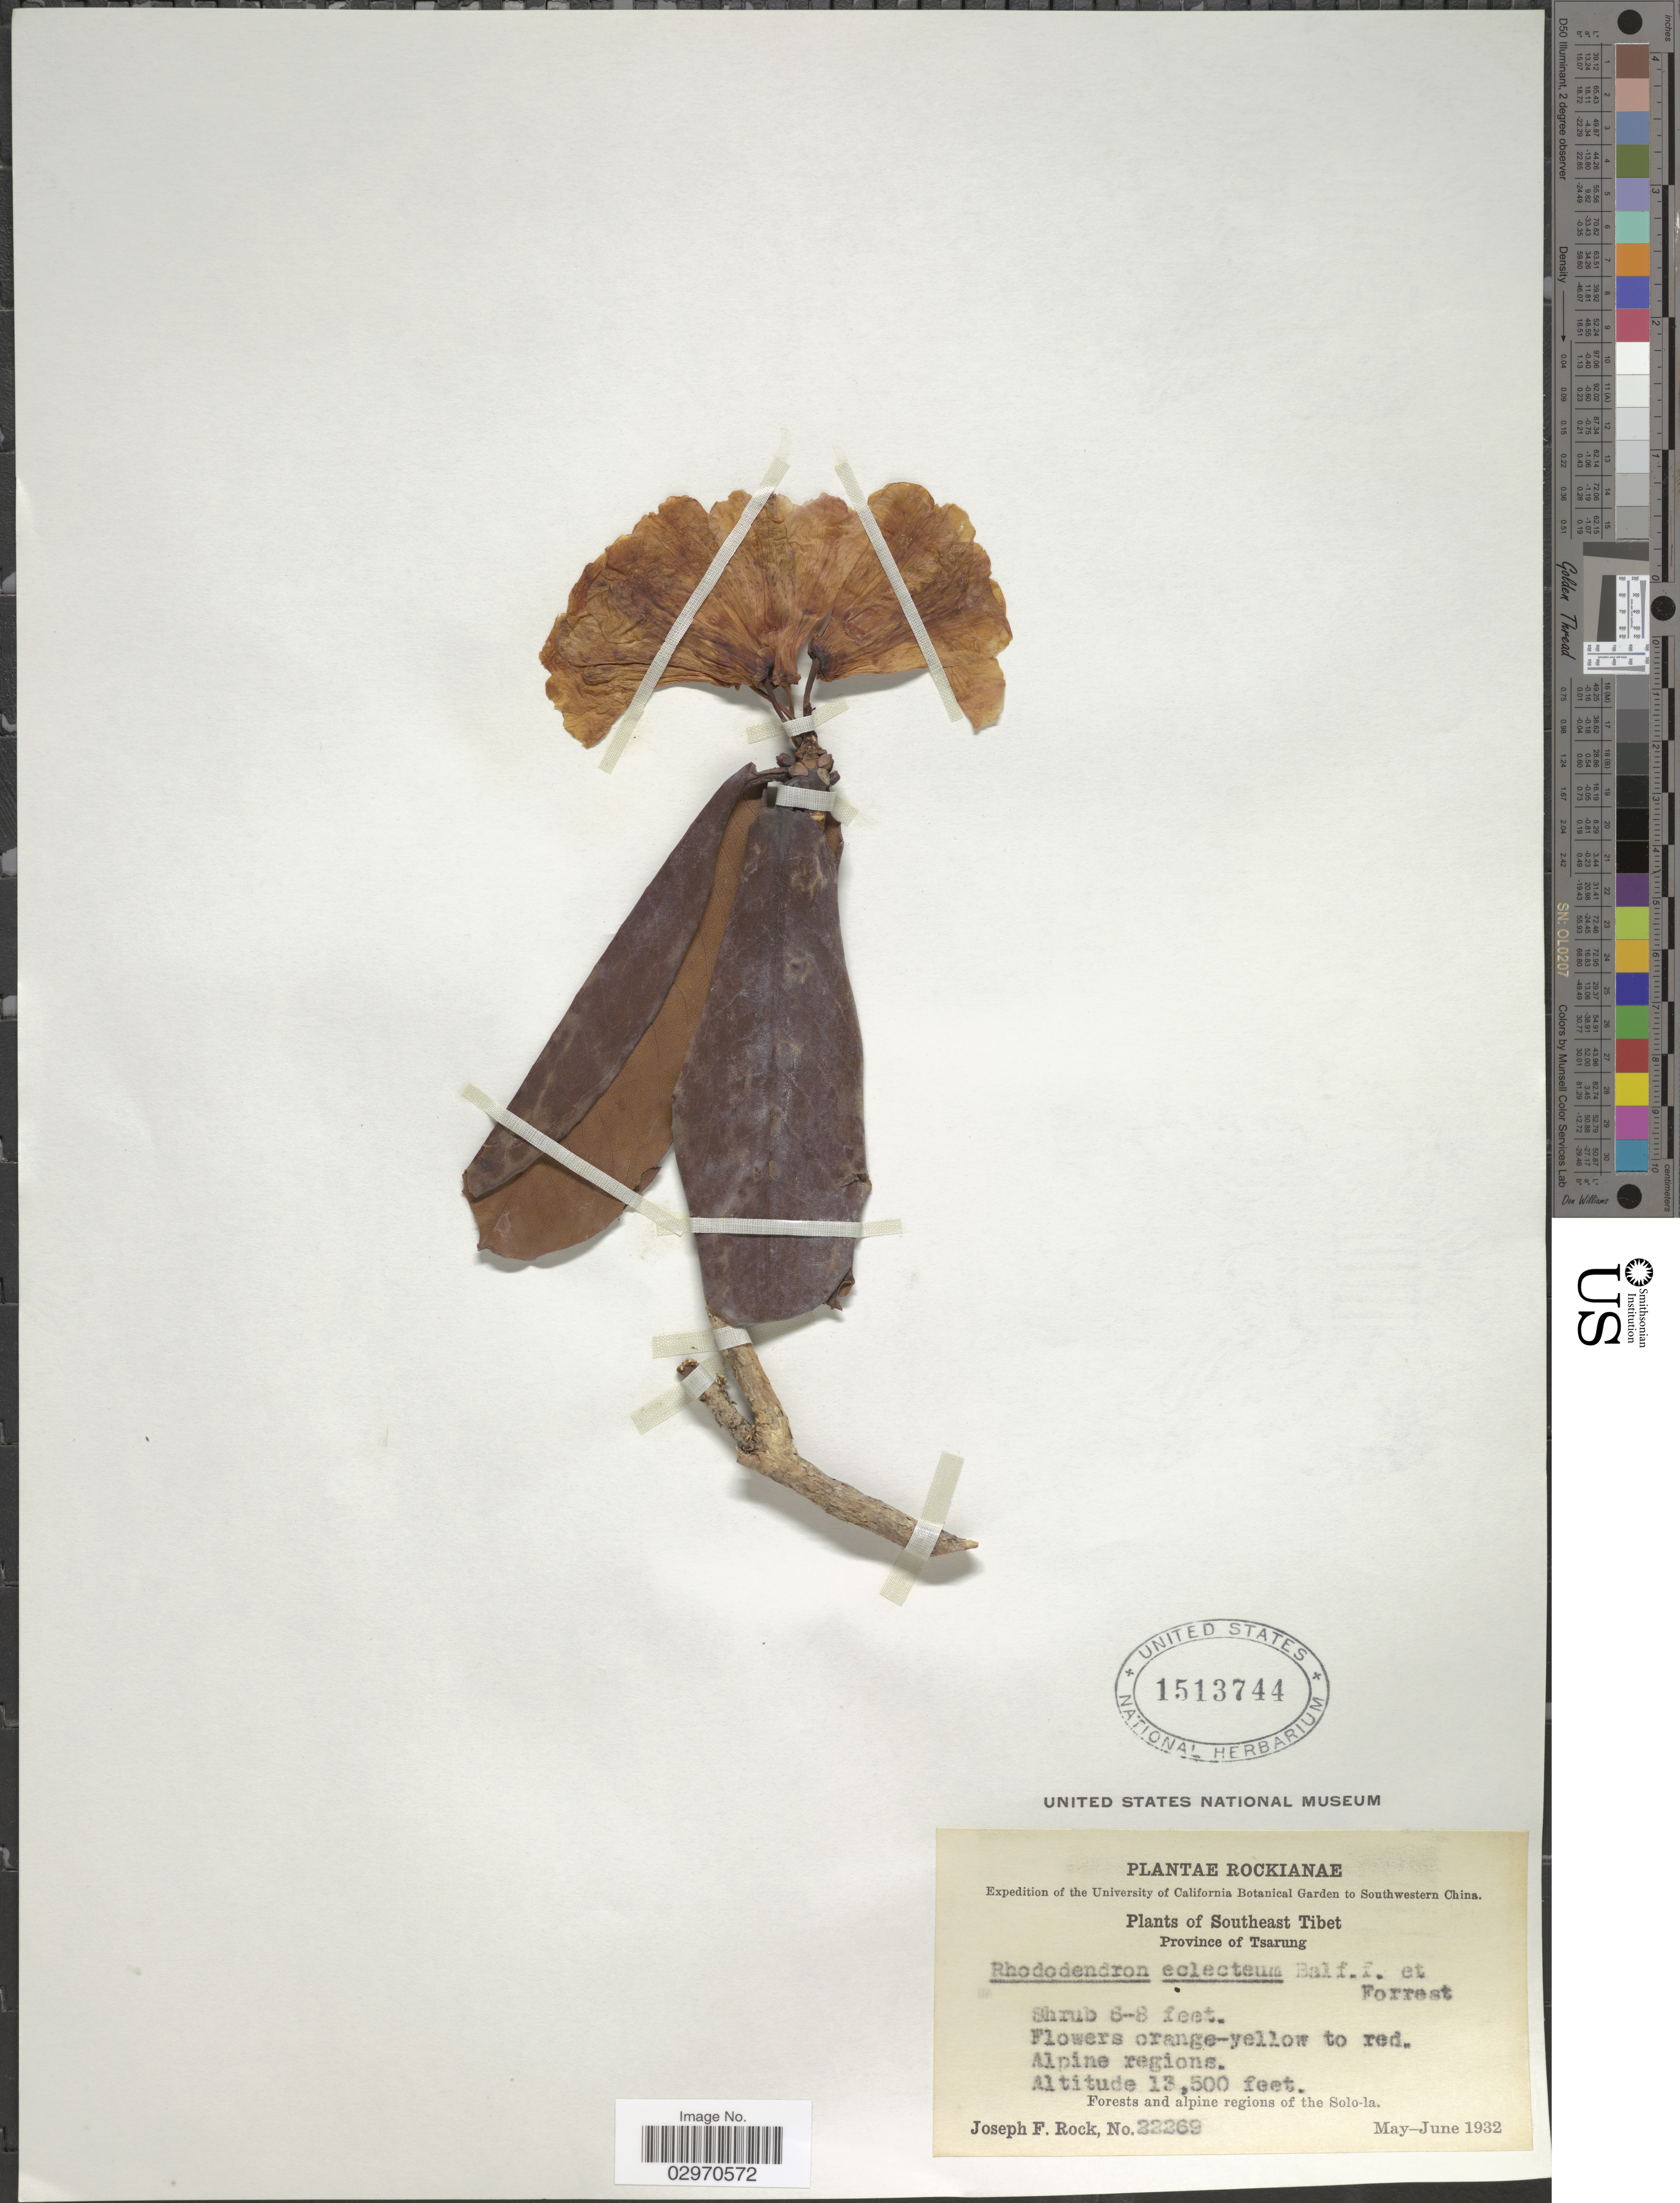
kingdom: Plantae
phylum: Tracheophyta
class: Magnoliopsida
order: Ericales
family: Ericaceae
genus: Rhododendron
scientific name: Rhododendron eclecteum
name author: Balf. f. & Forrest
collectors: J. F. Rock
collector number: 22269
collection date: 1932-05/1932-06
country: China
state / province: Xizang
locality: Southwestern China. Southeast Tibet. Province of Tsarung. Forests and alpine regions of the Solo-la.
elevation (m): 4115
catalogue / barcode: US 1513744